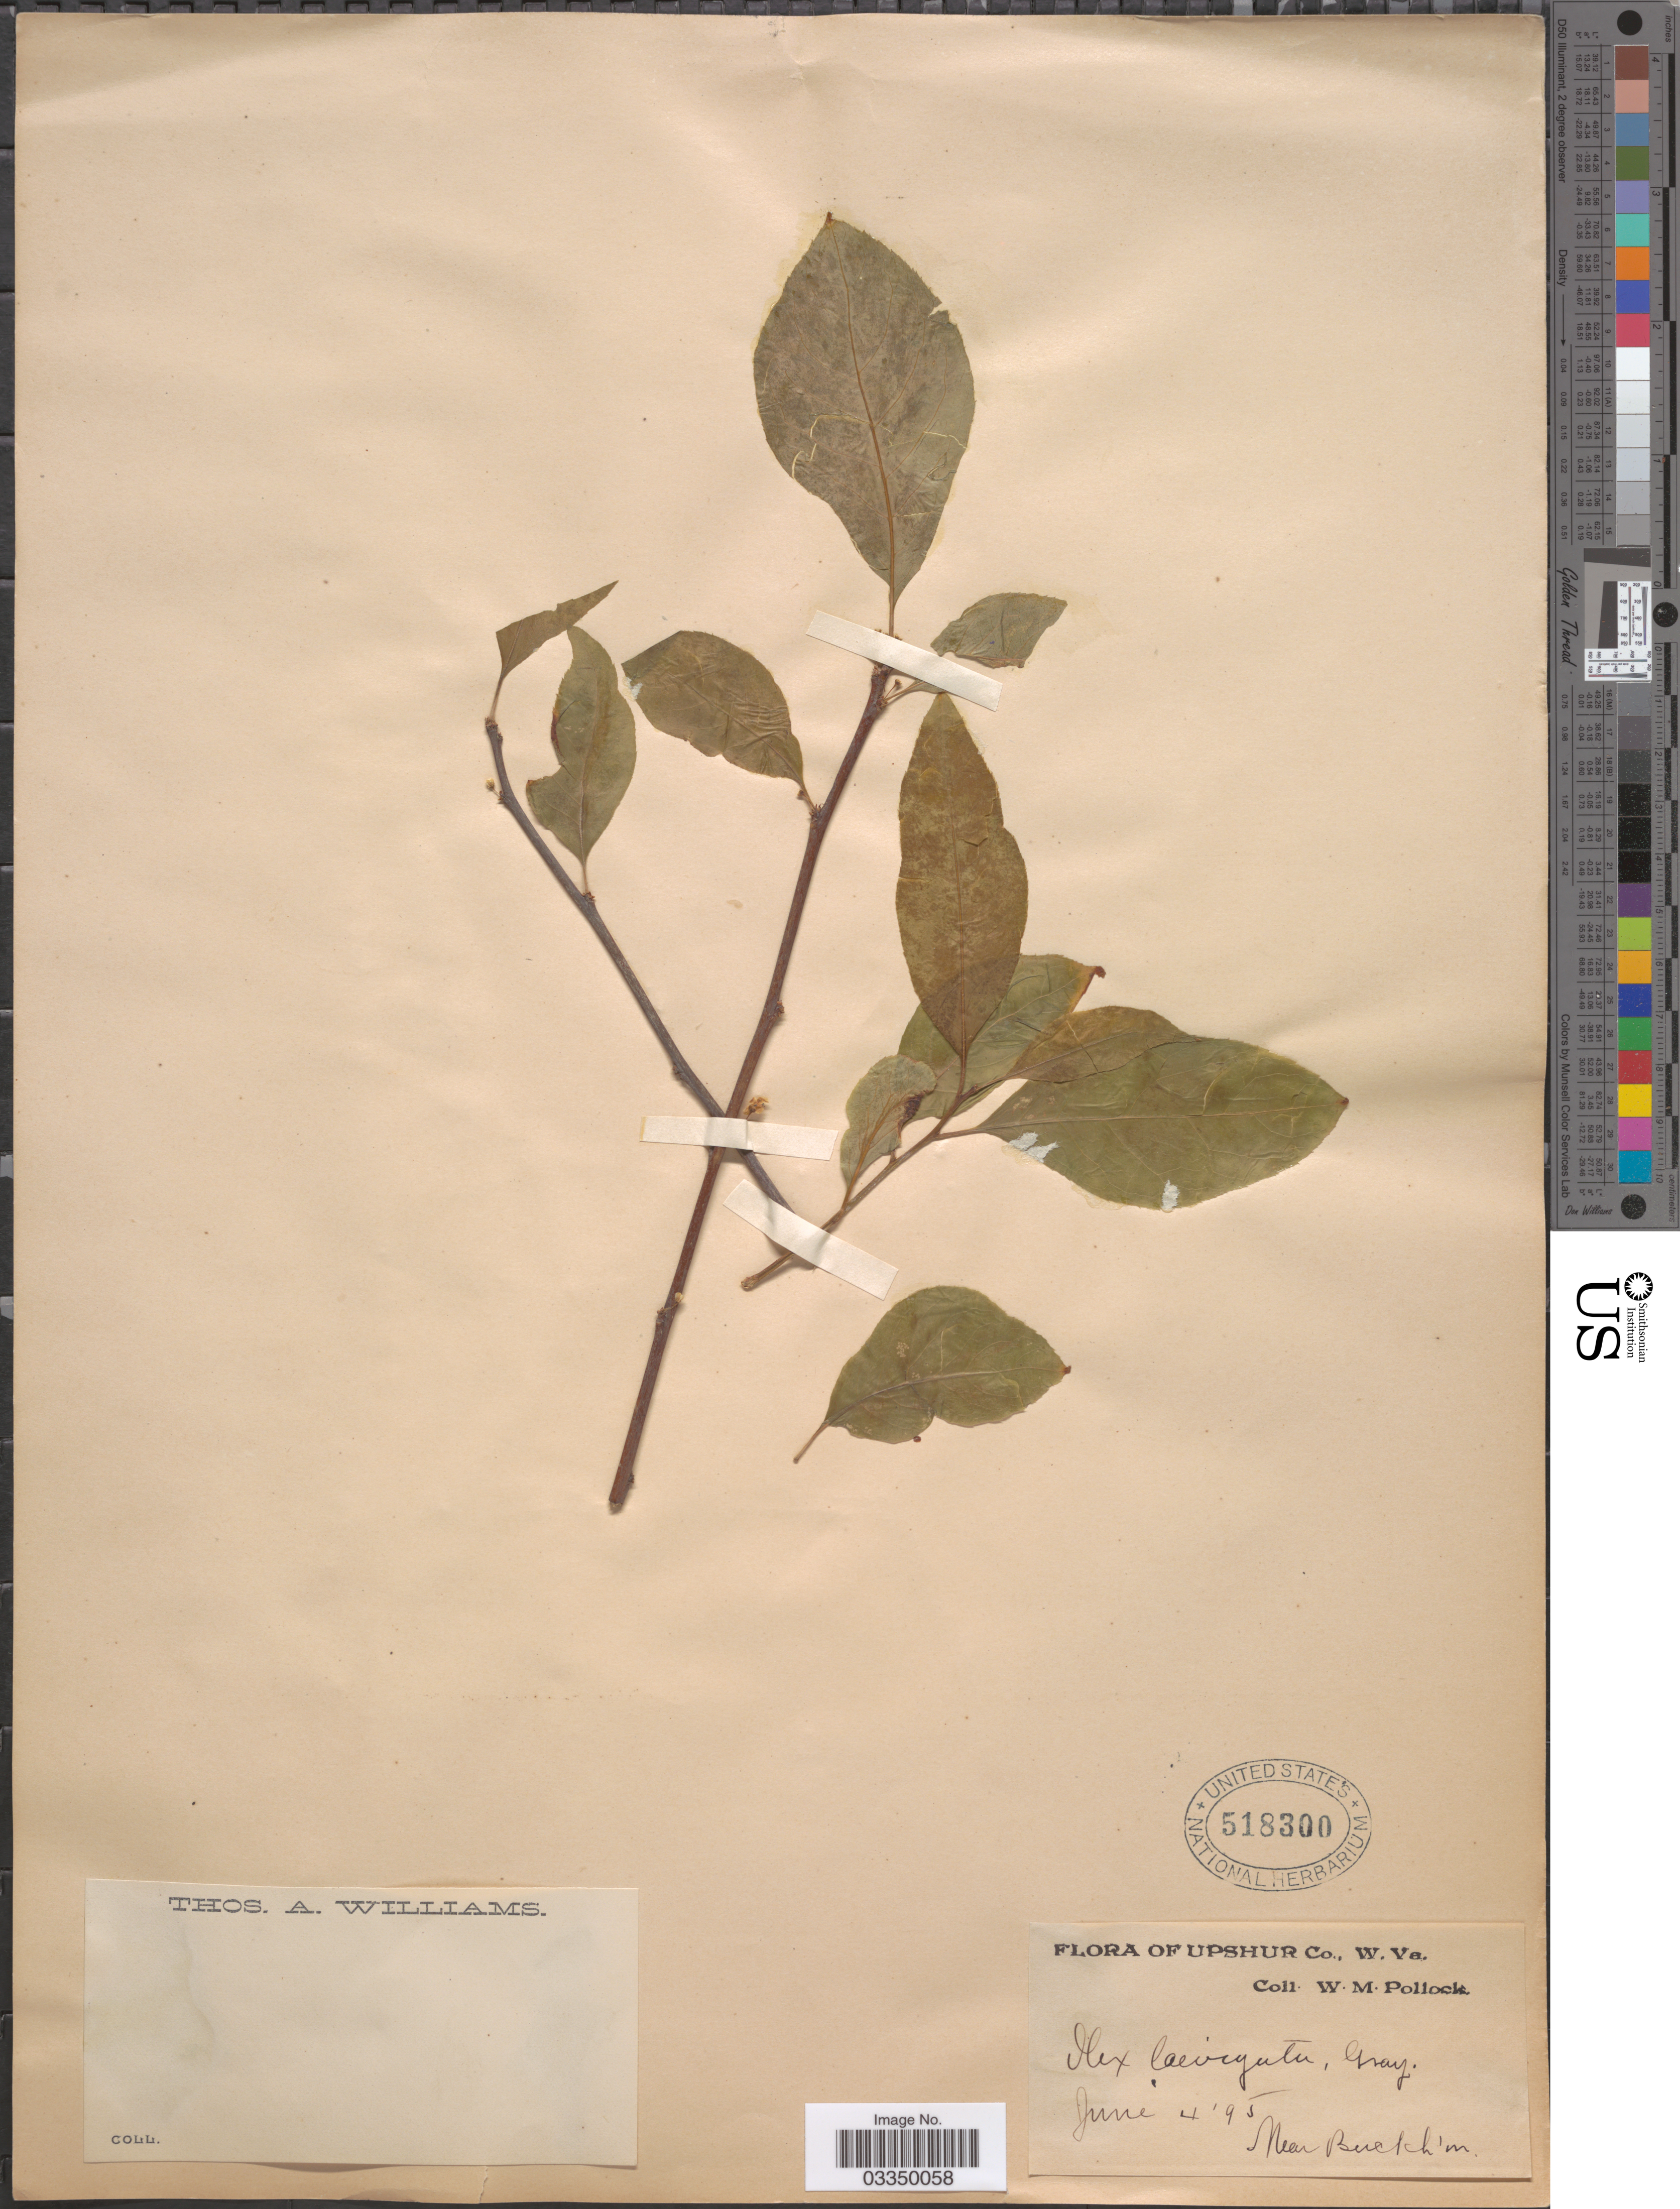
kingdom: Plantae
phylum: Tracheophyta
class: Magnoliopsida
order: Aquifoliales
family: Aquifoliaceae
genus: Ilex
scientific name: Ilex laevigata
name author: (Pursh) A. Gray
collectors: W. M. Pollock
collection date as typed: Transcribed d/m/y: 4/6/95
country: United States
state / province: West Virginia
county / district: Upshur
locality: Near Buckh'n.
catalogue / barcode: US 518300